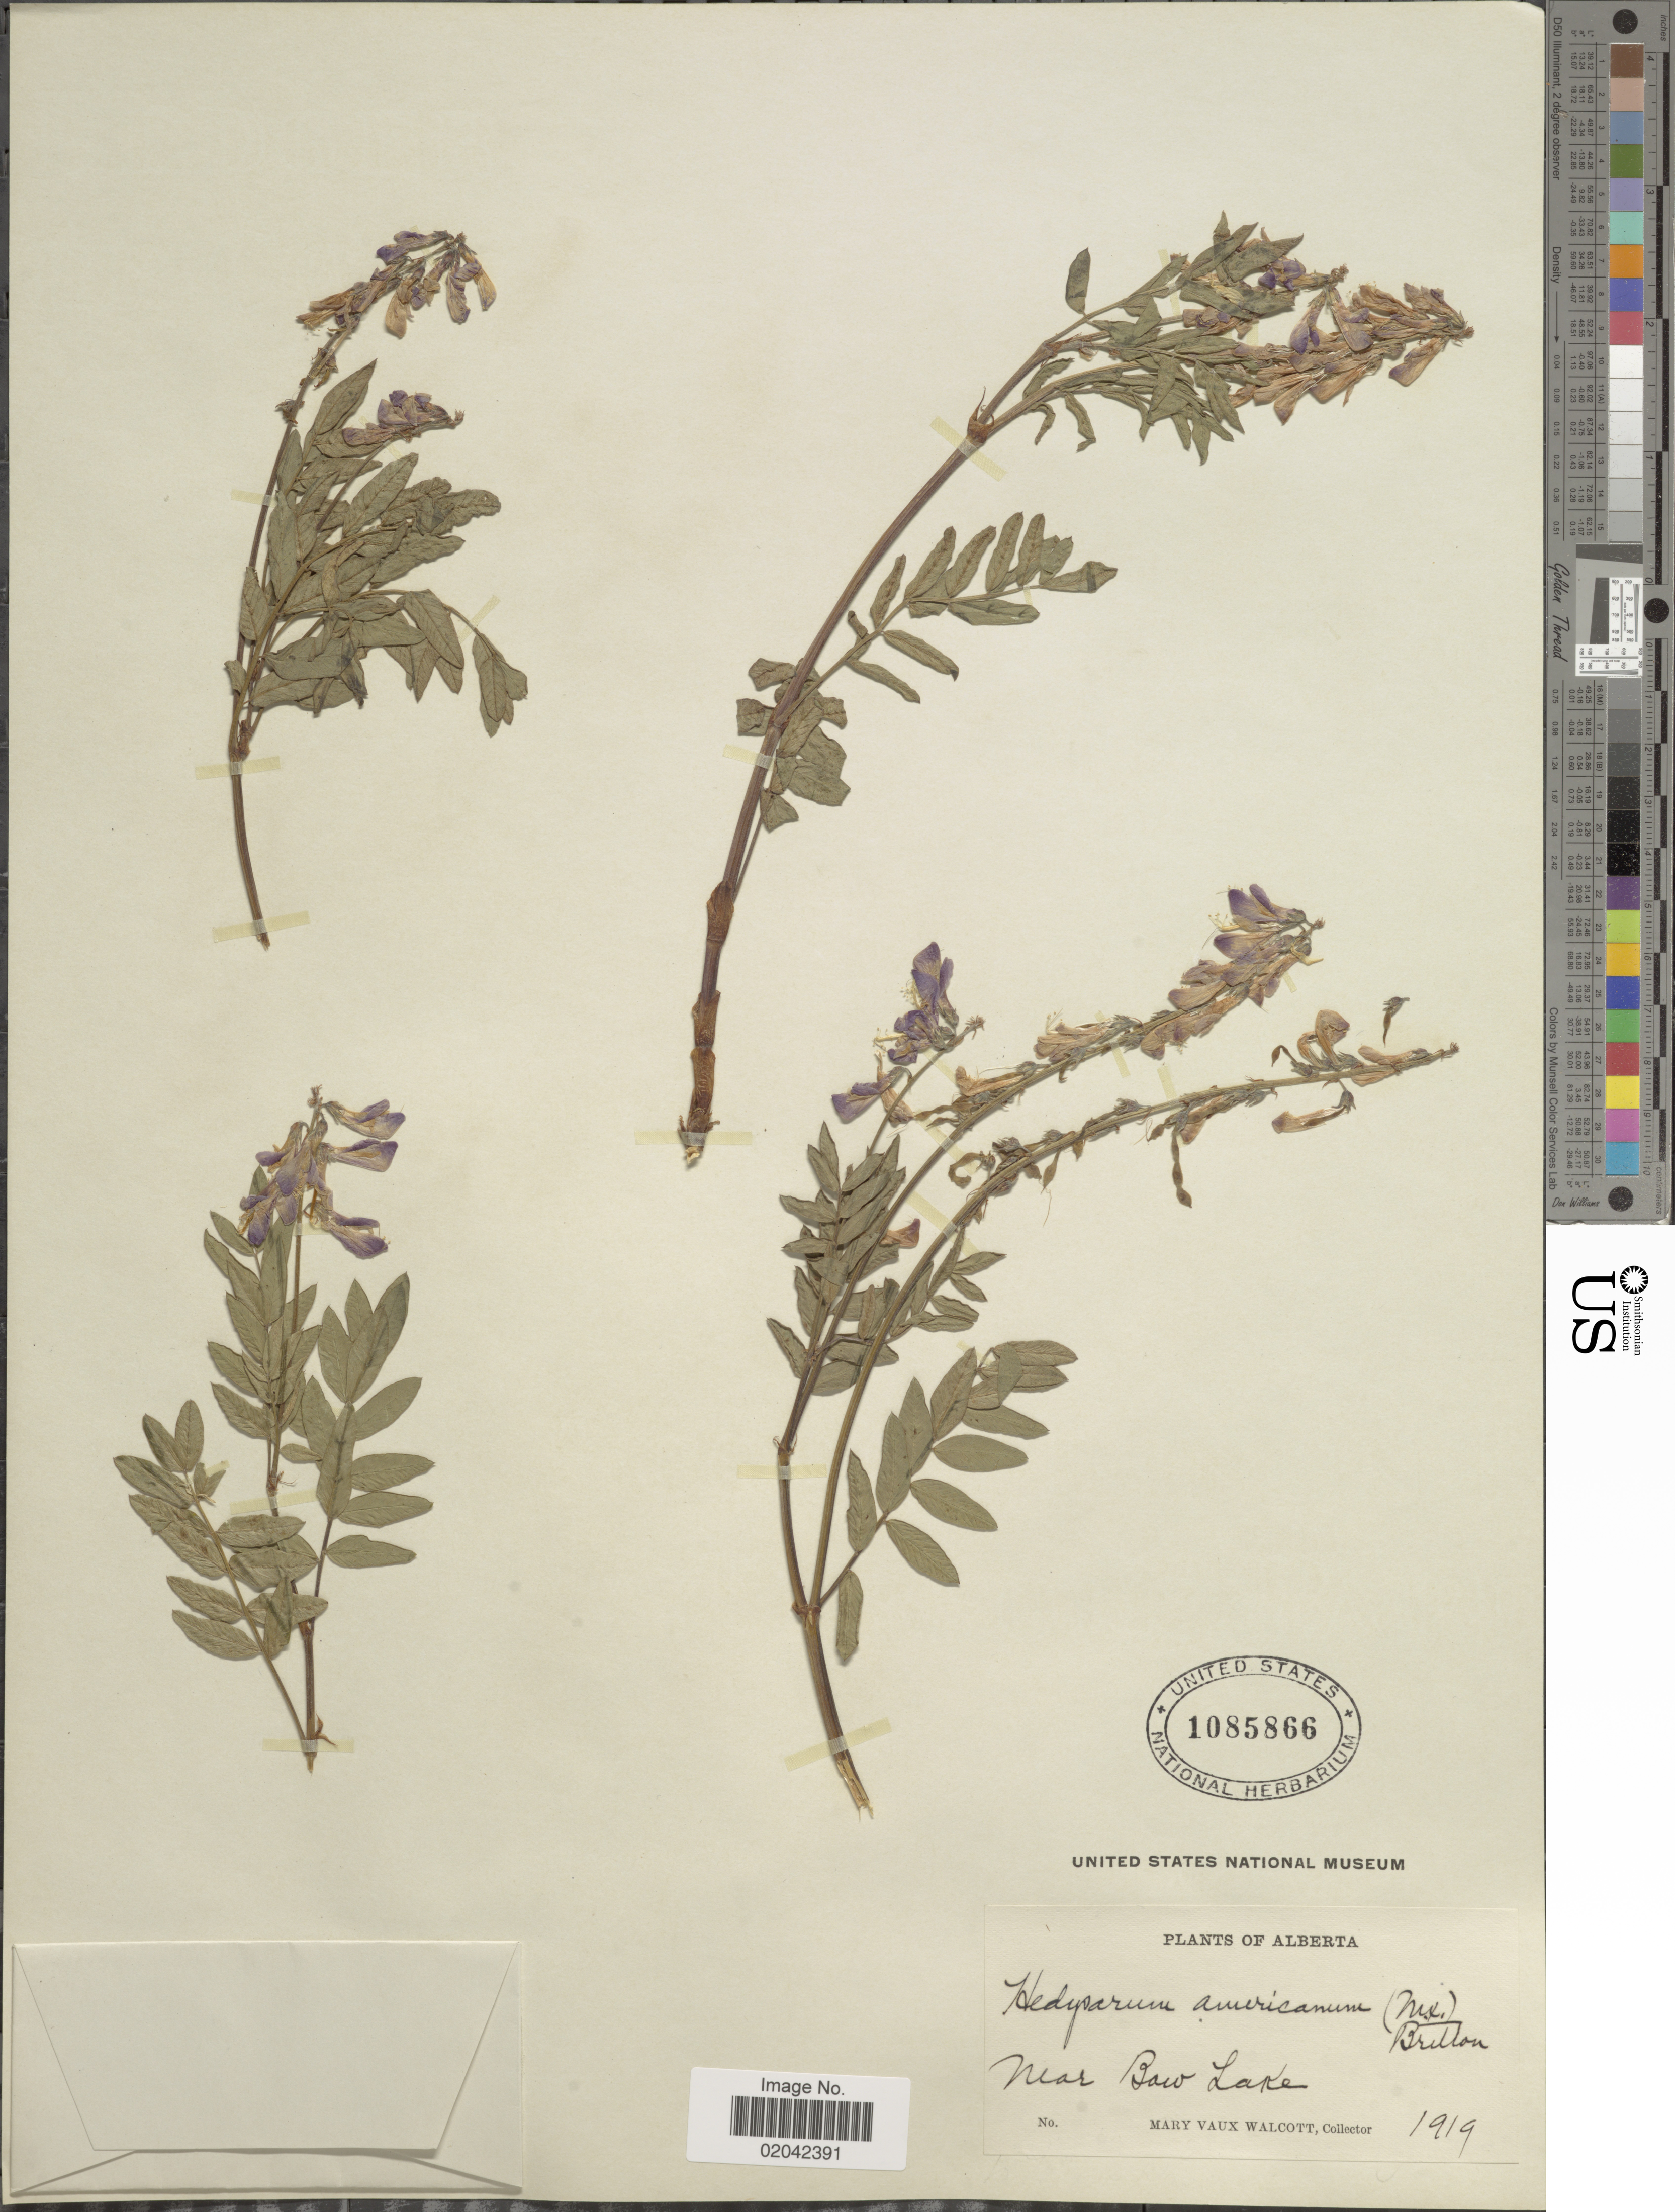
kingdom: Plantae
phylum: Tracheophyta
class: Magnoliopsida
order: Fabales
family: Fabaceae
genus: Hedysarum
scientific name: Hedysarum alpinum var. americanum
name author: Michx. ex Pursh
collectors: M. Walcott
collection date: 1919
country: Canada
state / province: Alberta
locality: Near Bow Lake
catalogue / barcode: US 1085866